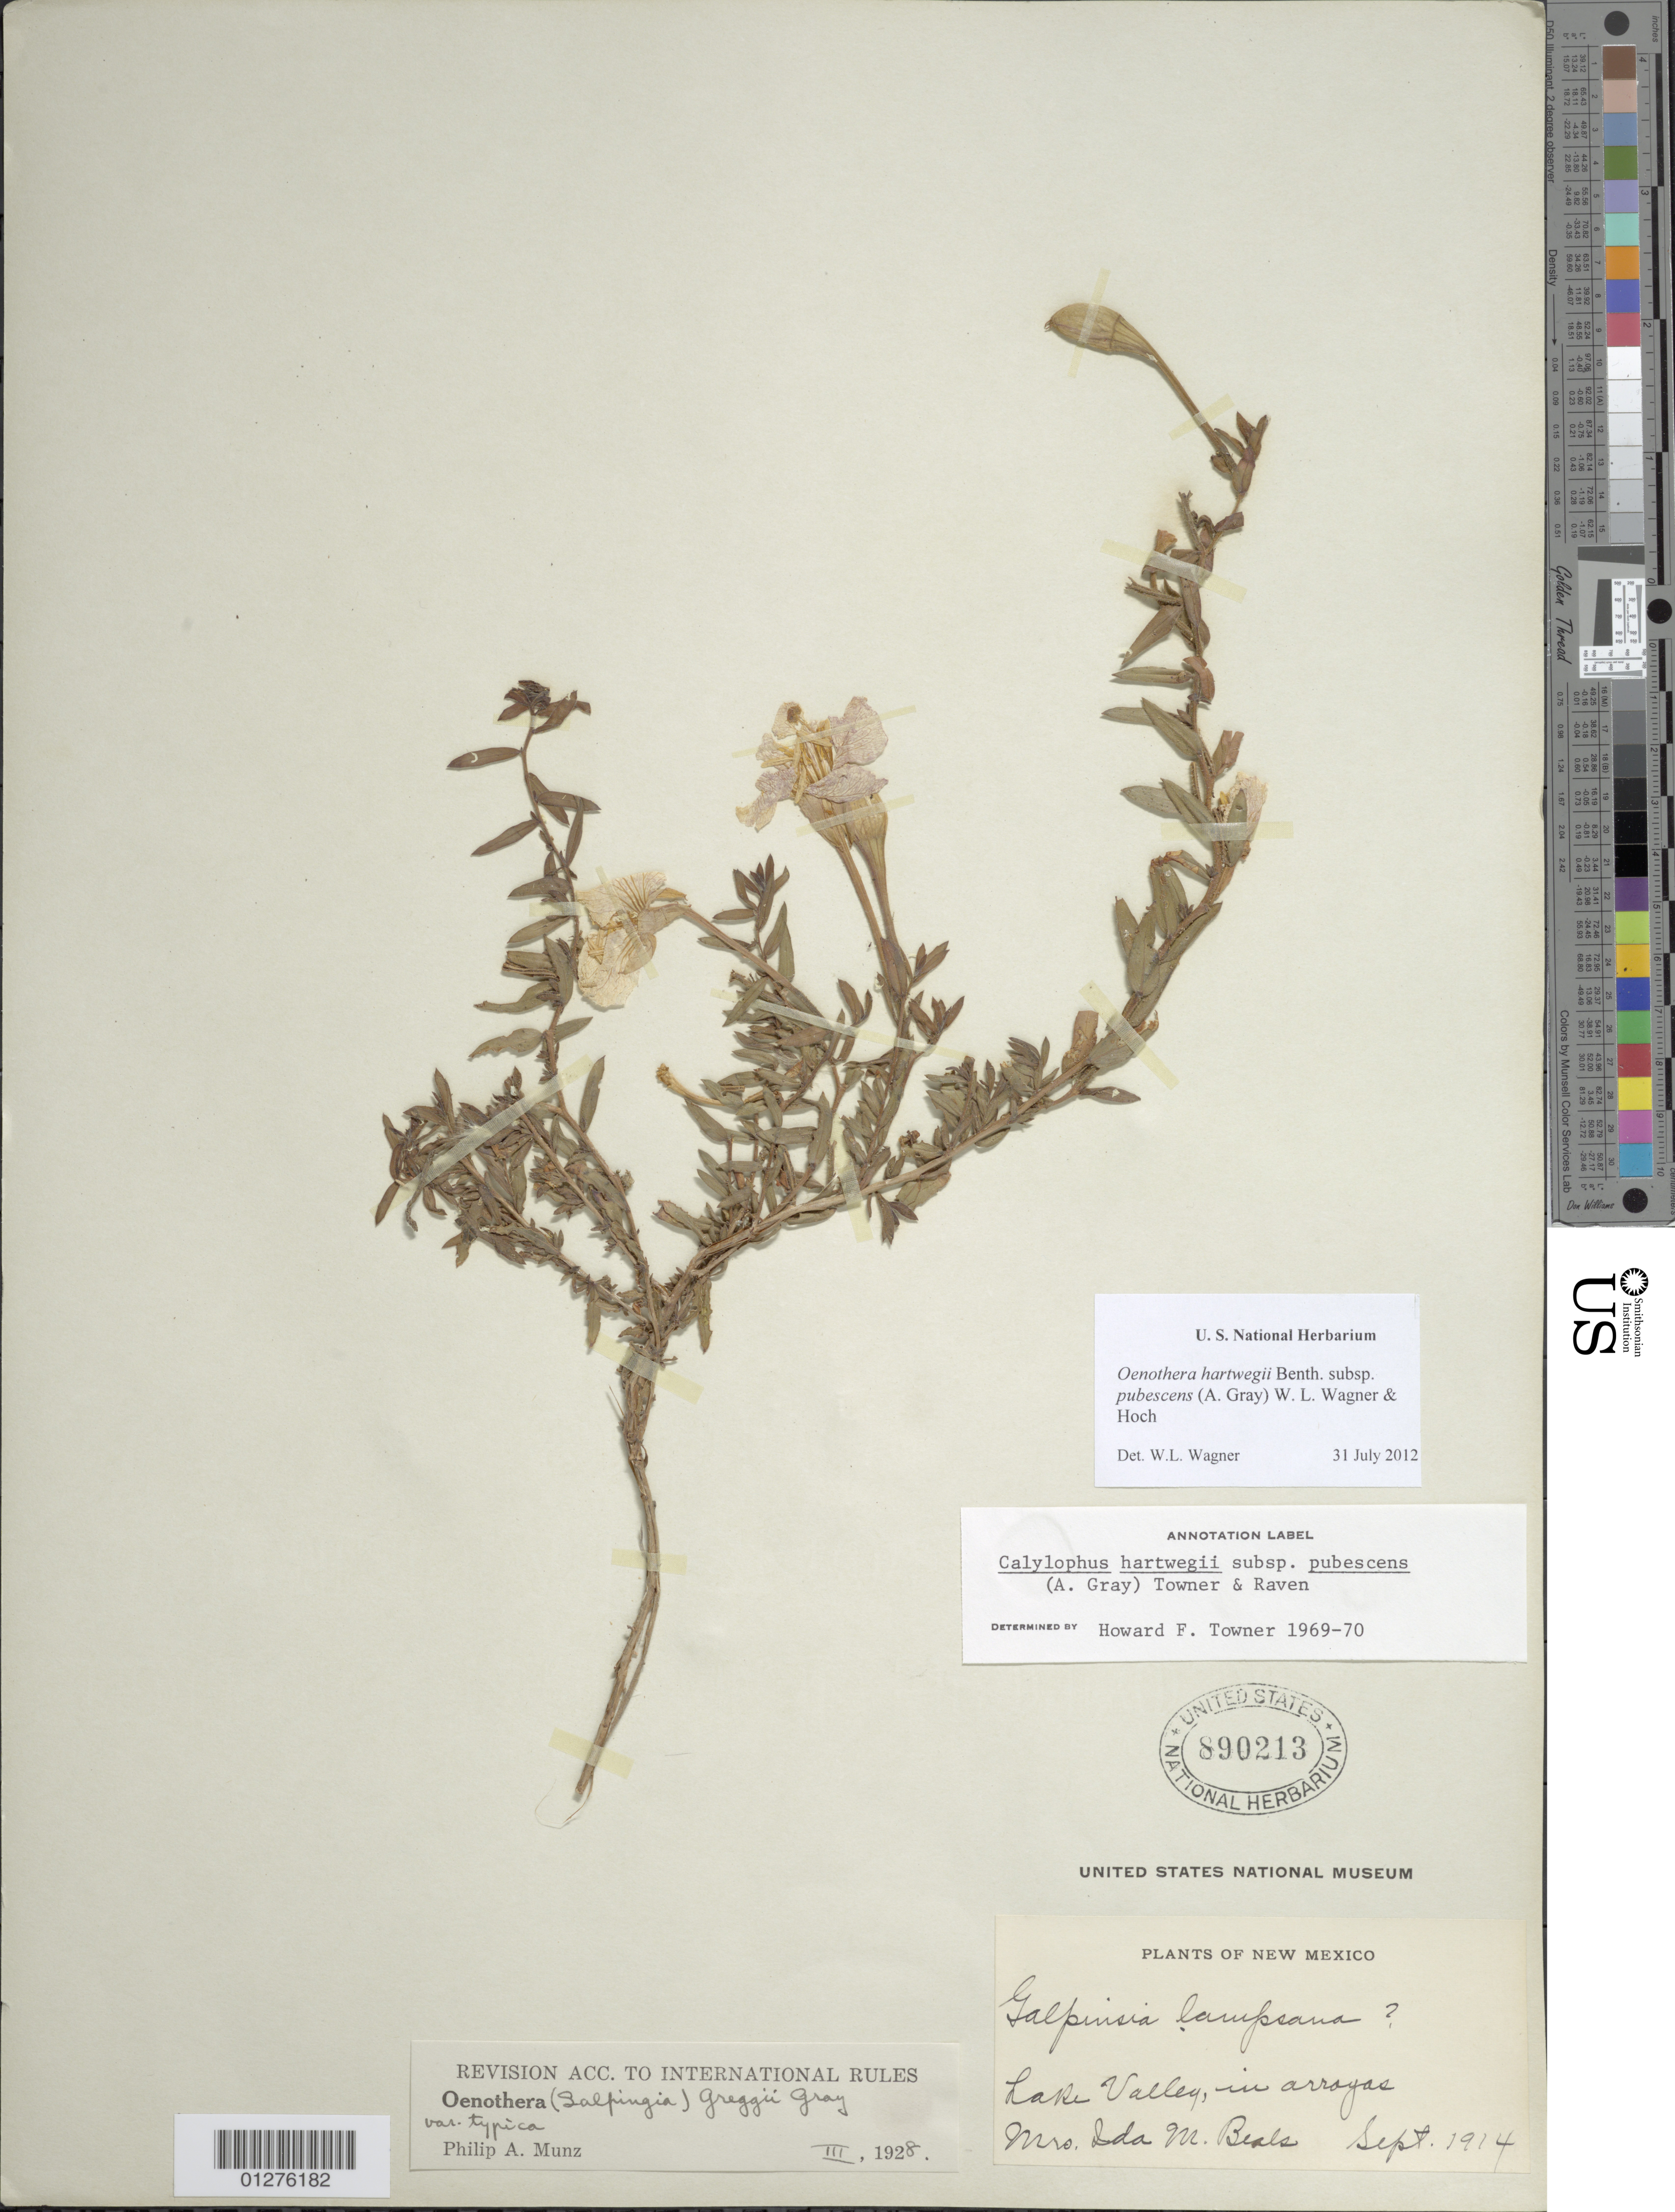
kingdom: Plantae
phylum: Tracheophyta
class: Magnoliopsida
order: Myrtales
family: Onagraceae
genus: Oenothera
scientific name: Oenothera hartwegii subsp. pubescens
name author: (A. Gray) W.L. Wagner & Hoch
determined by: Wagner, W. L., (BOT), Smithsonian Institution - National Museum of Natural History (UNITED STATES)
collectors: I. M. Beals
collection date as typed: Sep 1914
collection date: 1914-09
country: United States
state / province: New Mexico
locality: Lake Valley, in arroyos.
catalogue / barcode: US 890213